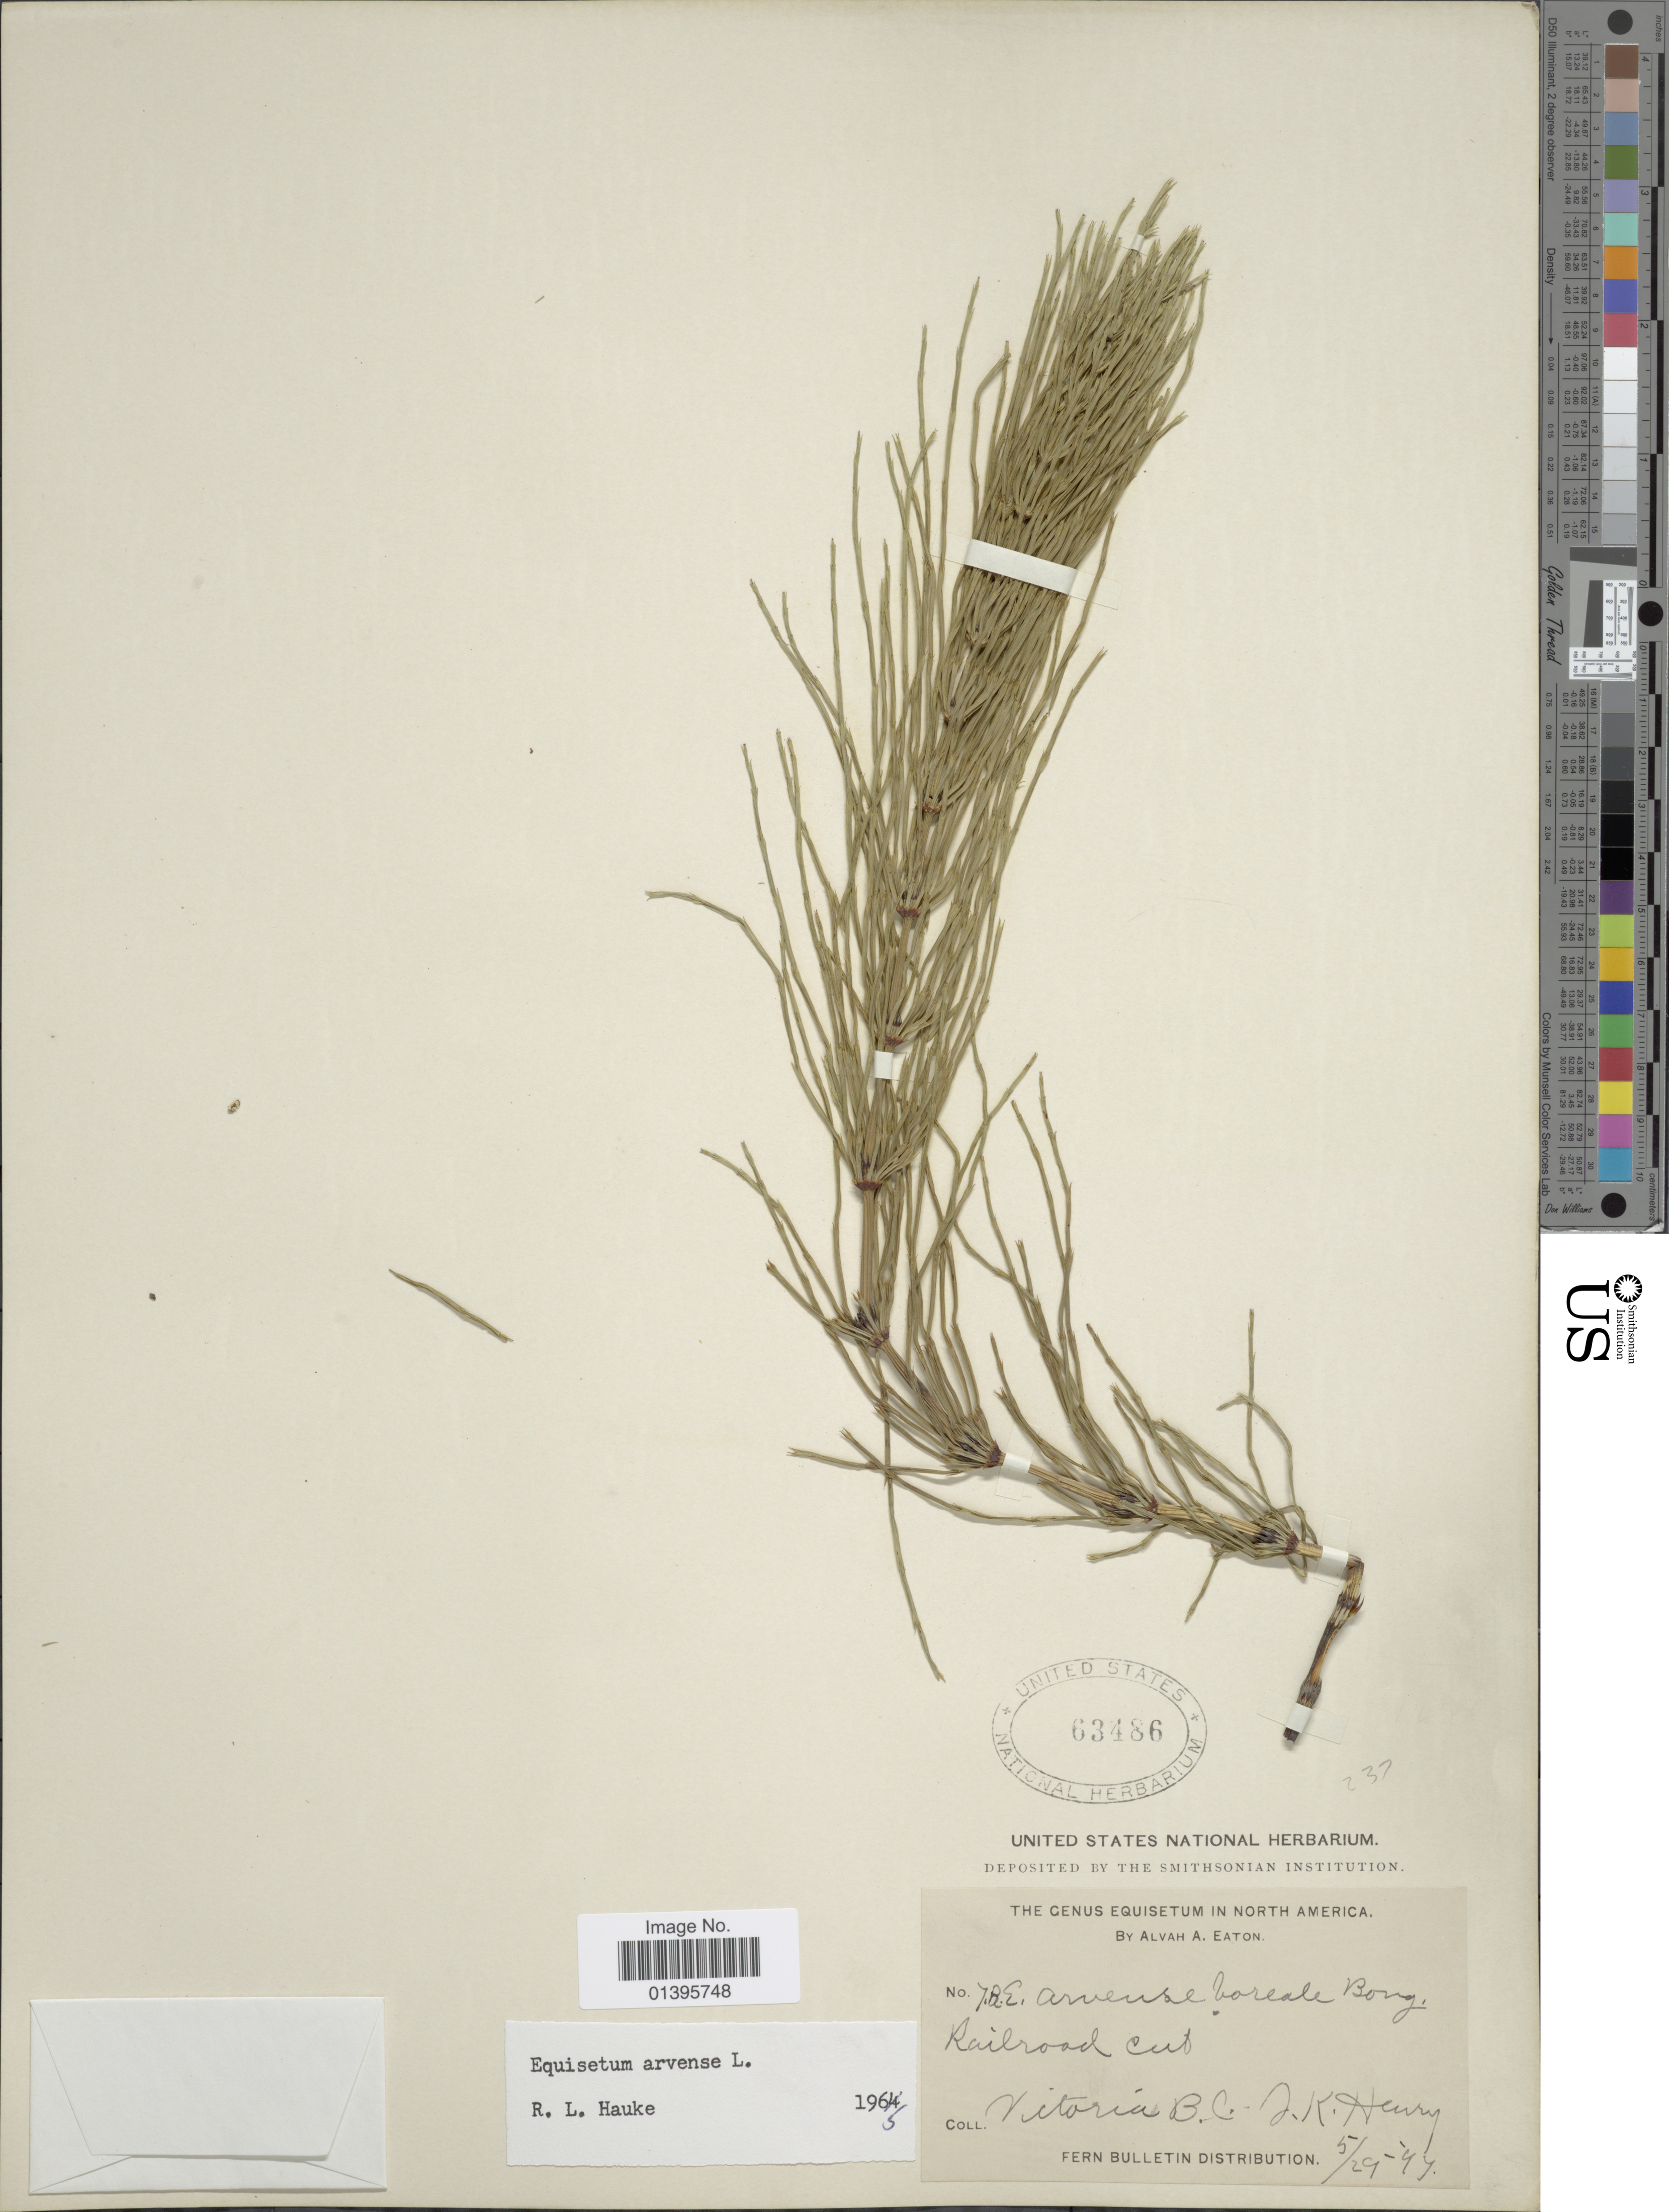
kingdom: Plantae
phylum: Tracheophyta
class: Polypodiopsida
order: Equisetales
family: Equisetaceae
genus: Equisetum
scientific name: Equisetum arvense var. boreale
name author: (Bong.) Rupr.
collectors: J. K. Henry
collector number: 78*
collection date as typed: Transcribed d/m/y: 29/5/94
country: Canada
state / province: British Columbia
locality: Victoria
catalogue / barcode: US 63486